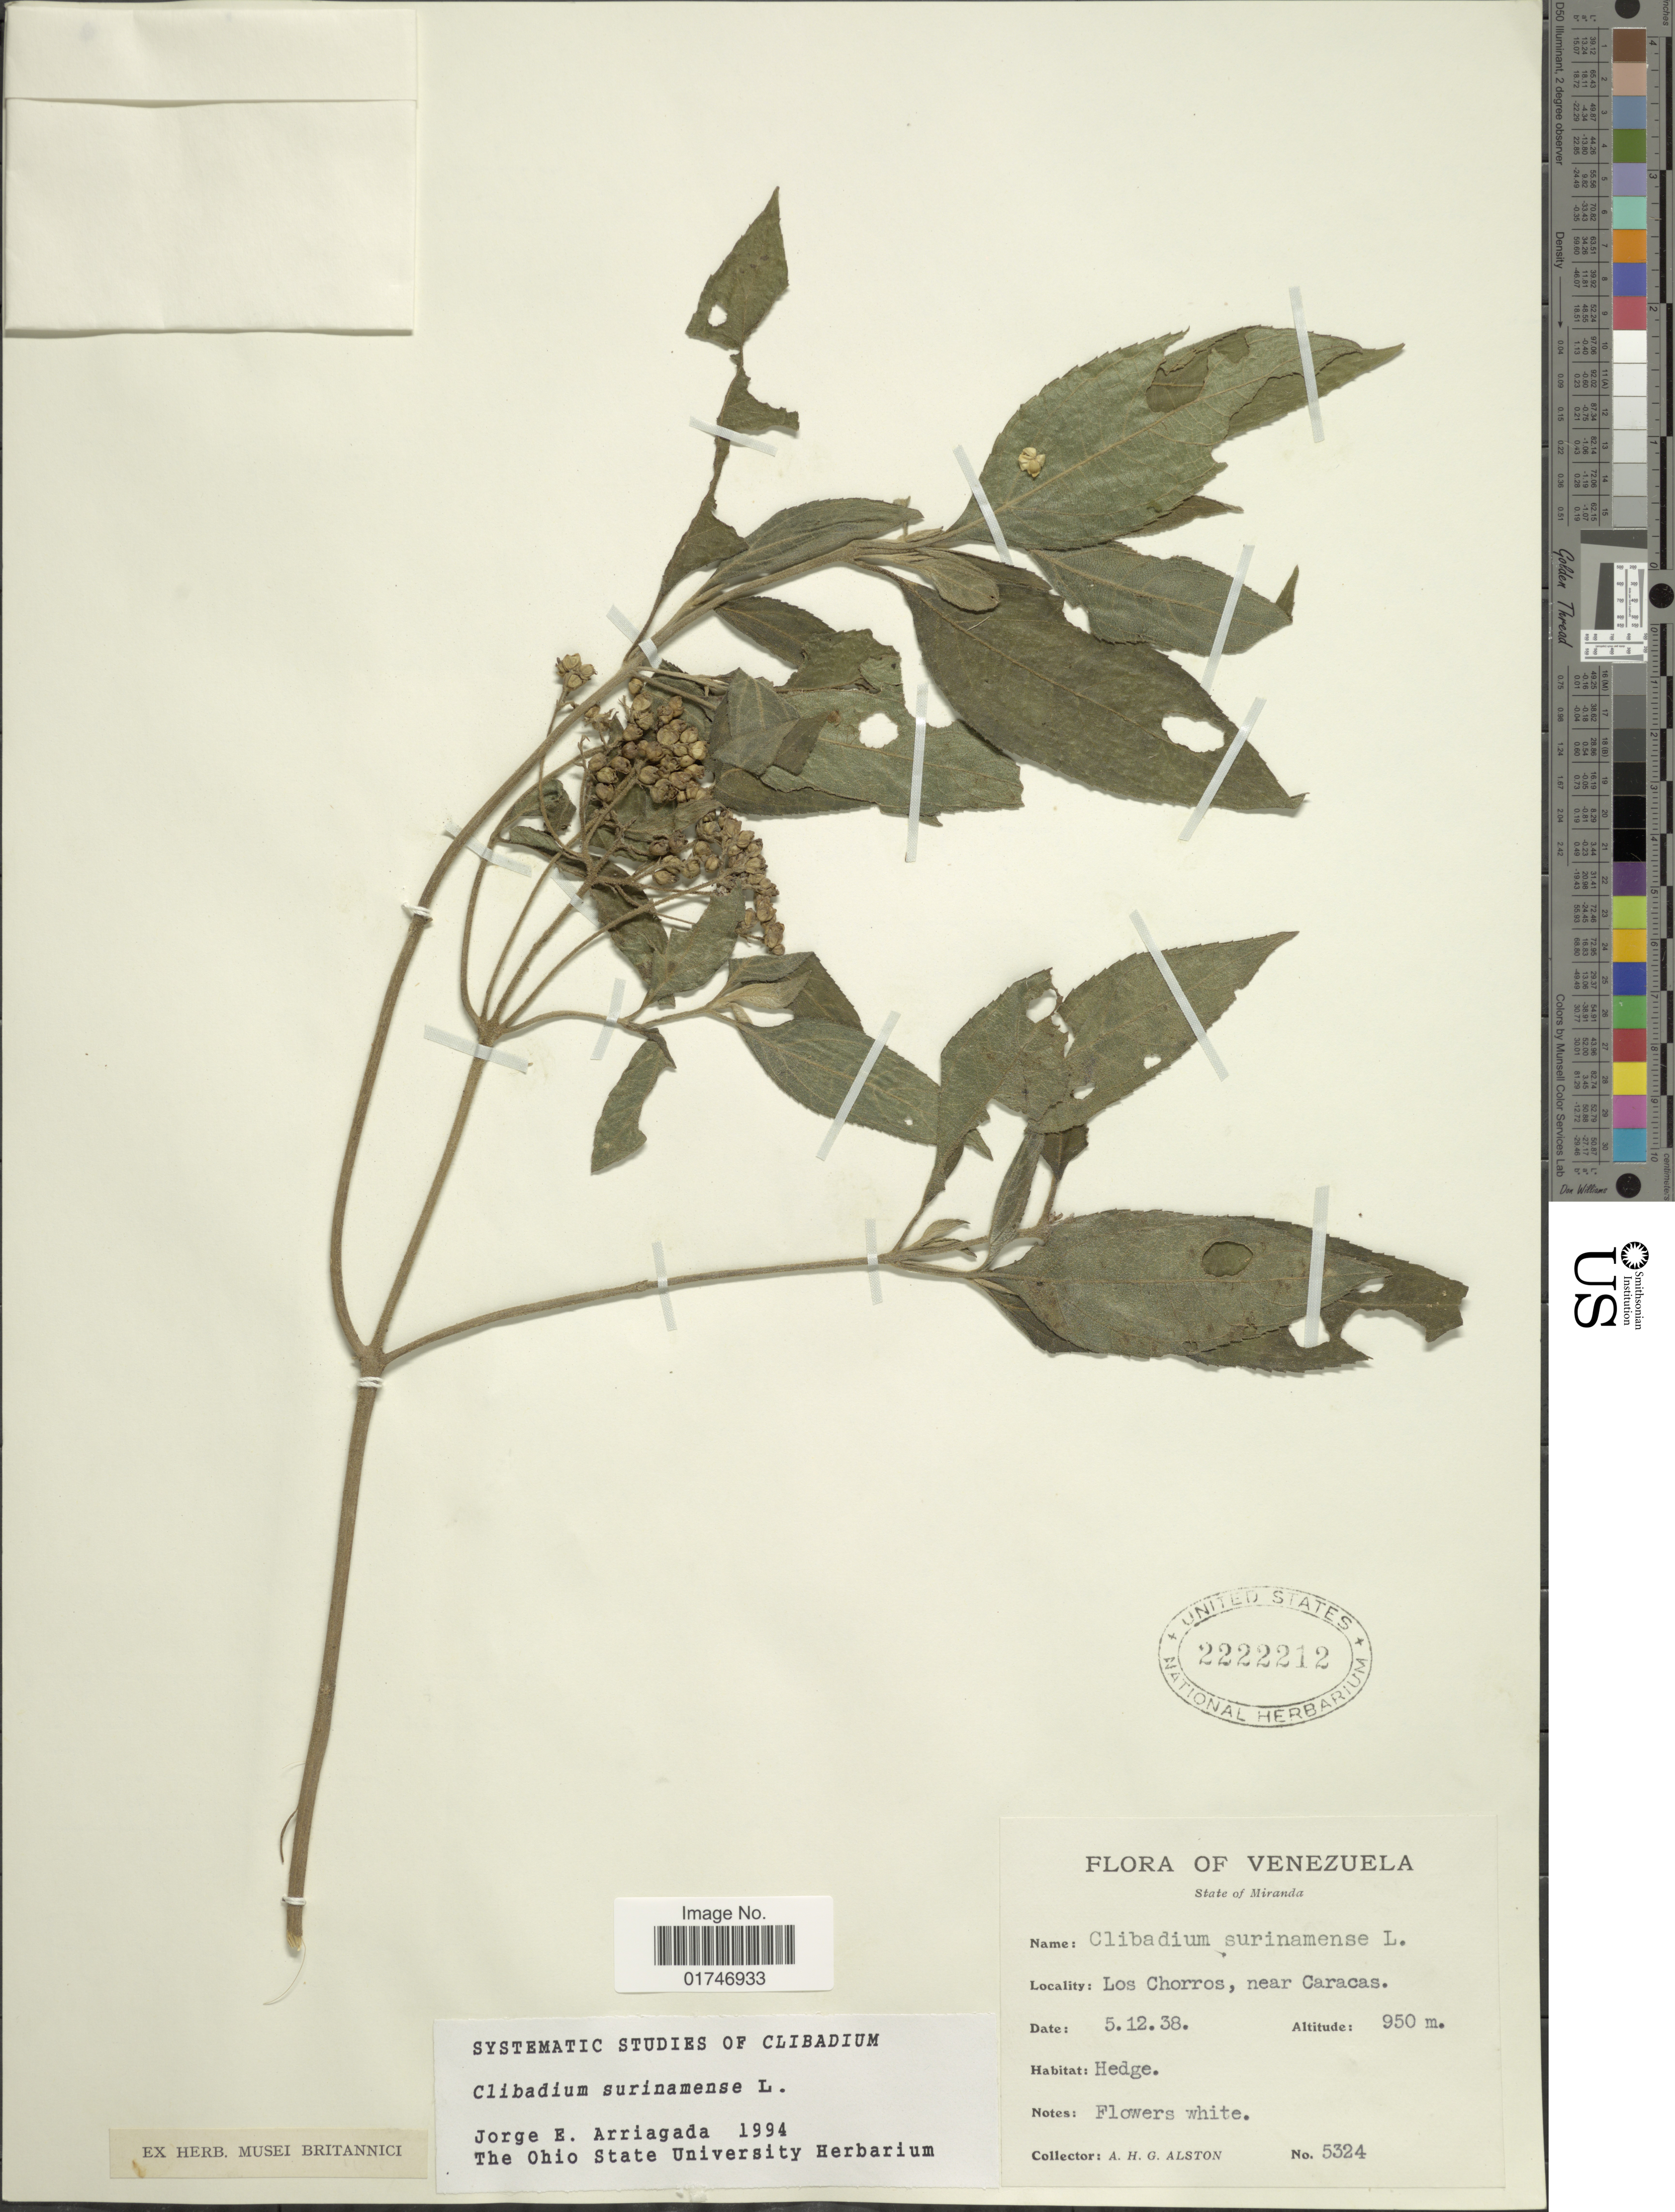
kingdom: Plantae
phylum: Tracheophyta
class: Magnoliopsida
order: Asterales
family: Asteraceae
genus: Clibadium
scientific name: Clibadium surinamense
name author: L.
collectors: A. H. Alston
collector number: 5324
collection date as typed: Transcribed d/m/y: 5/12/38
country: Venezuela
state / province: Miranda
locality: State of Miranda. Los Chorros, near Caracas.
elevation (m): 950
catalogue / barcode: US 2222212